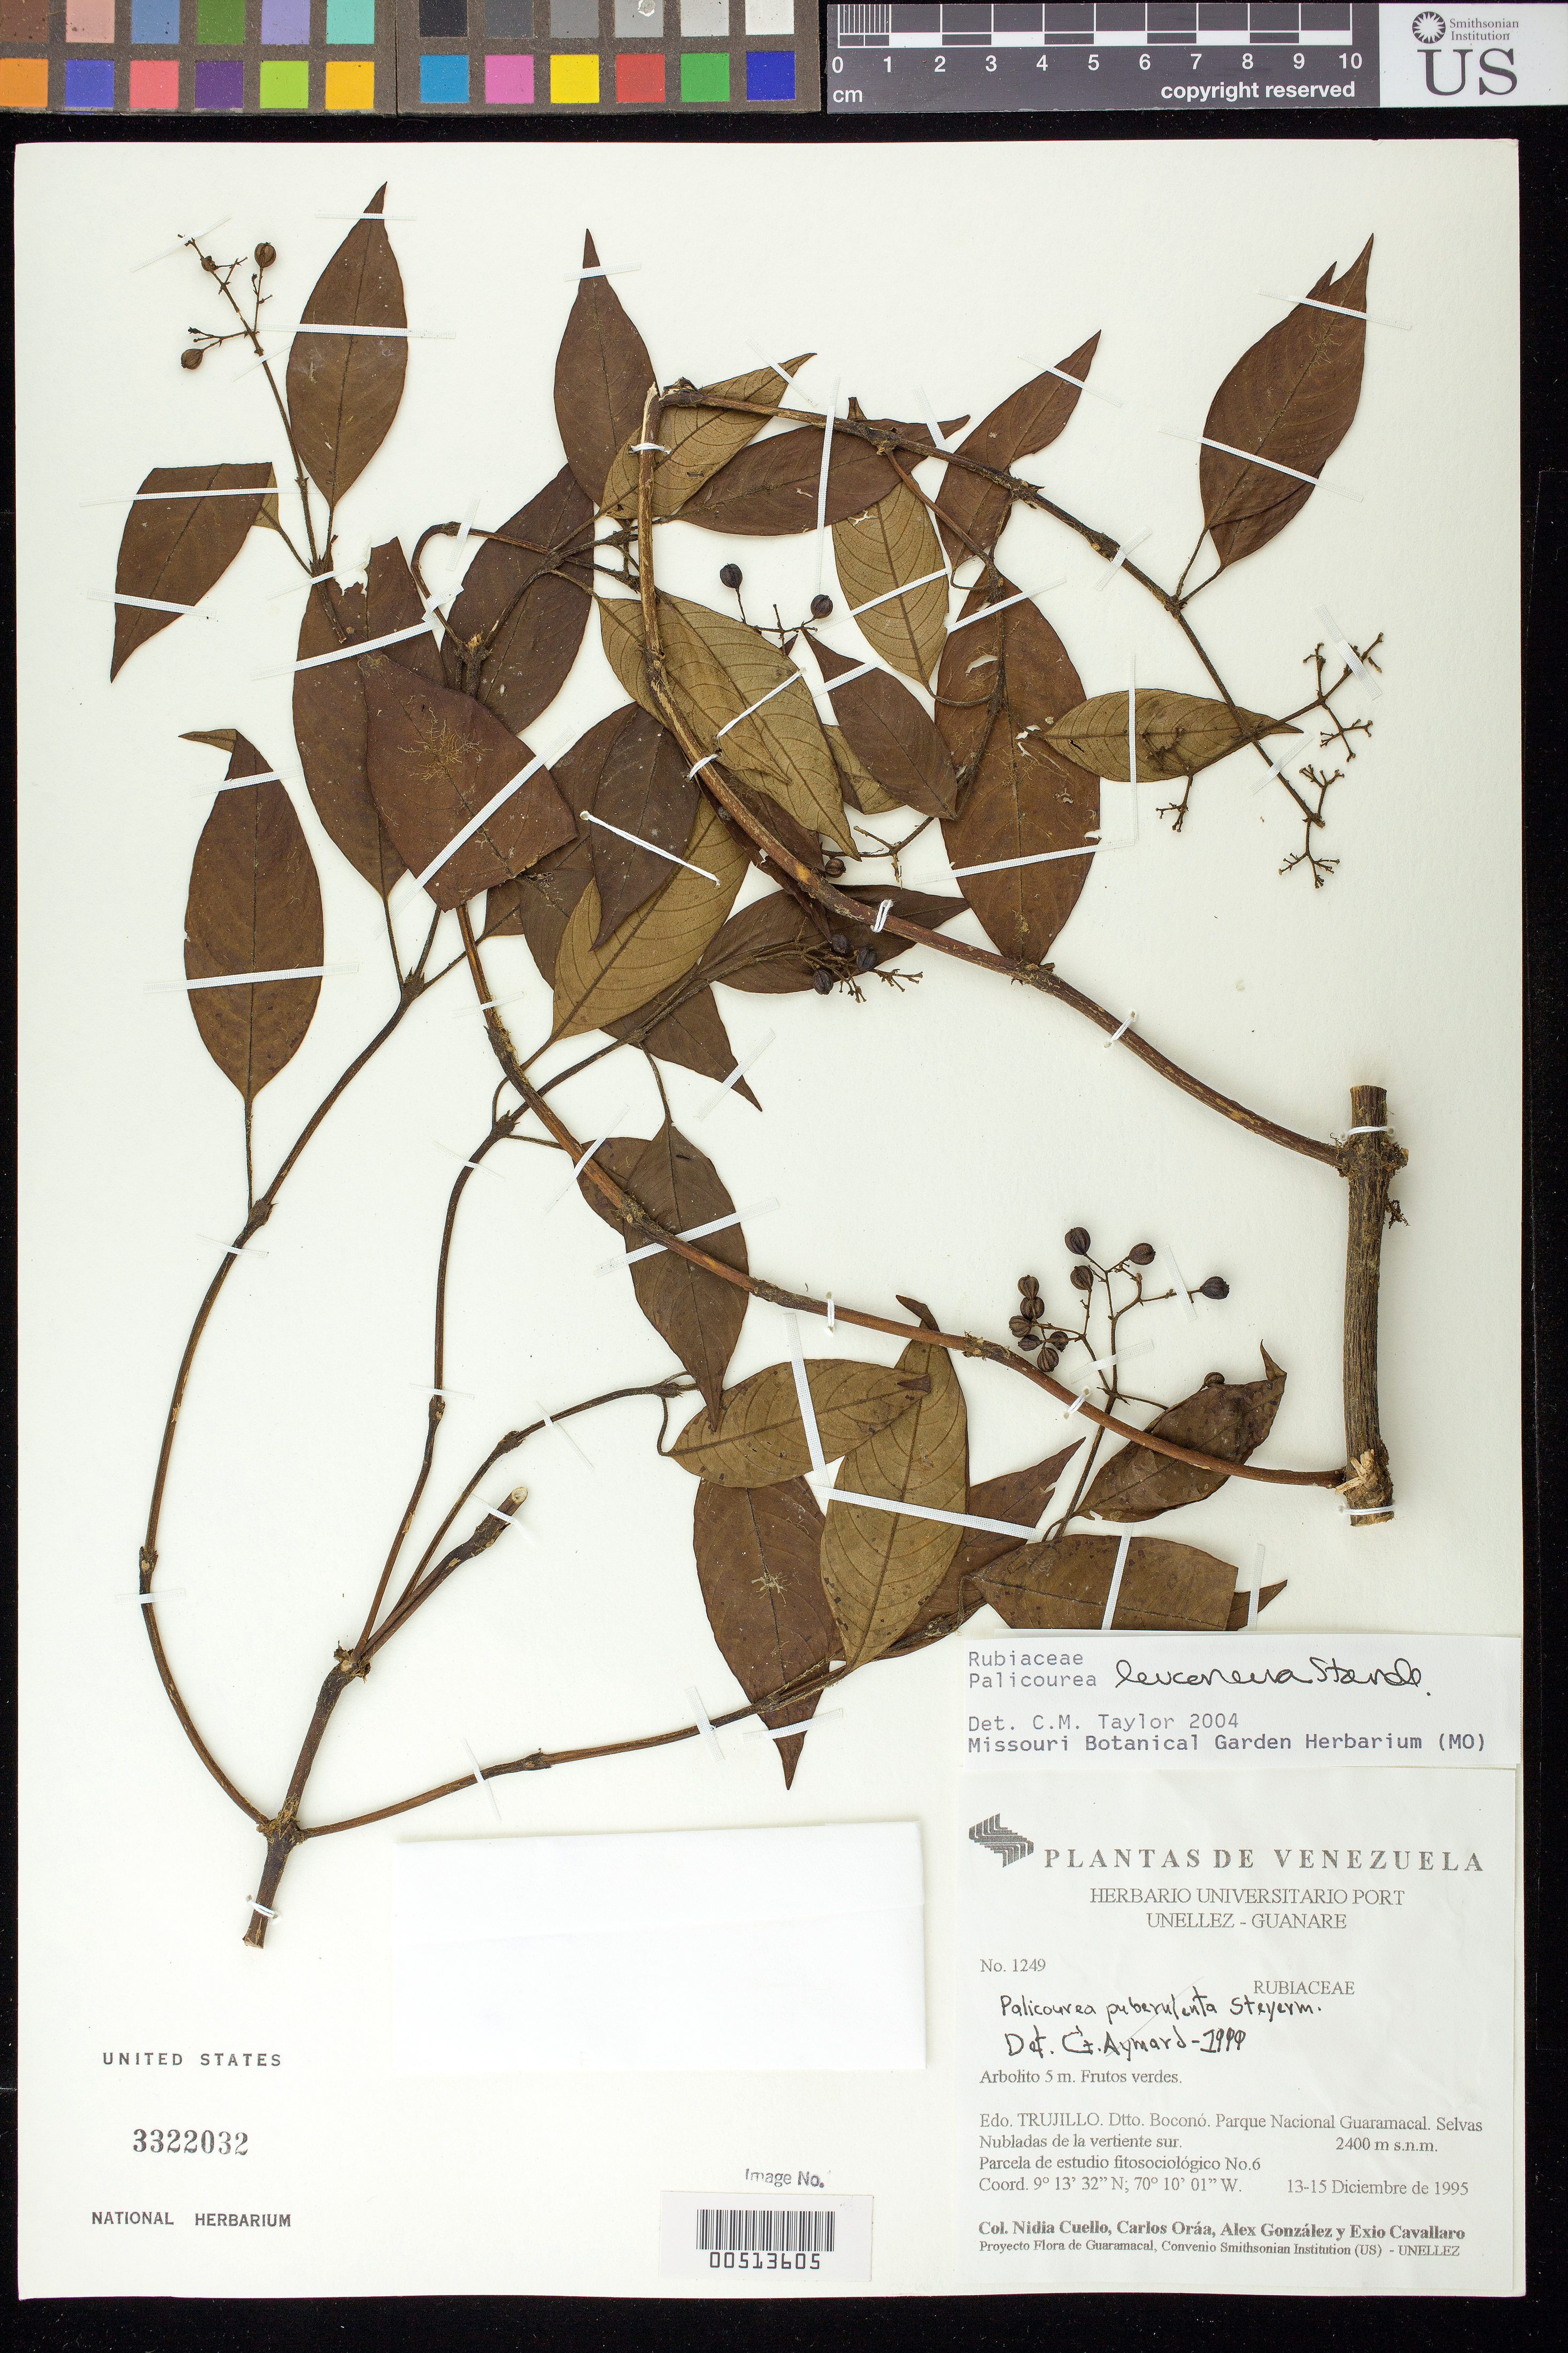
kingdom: Plantae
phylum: Tracheophyta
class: Magnoliopsida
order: Gentianales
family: Rubiaceae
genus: Palicourea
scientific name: Palicourea sp. b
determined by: Taylor, Charlotte M.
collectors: N. L. Cuello, C. Oráa, A. Gonzáles & E. Cavallaro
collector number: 1249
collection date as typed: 13 Dec 1995 to 15 Dec 1995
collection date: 1995-12-13/1995-12-15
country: Venezuela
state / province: Trujillo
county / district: Boconó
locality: Parque Nacional Guaramacal, vertiente S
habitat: Selvas Nubladas. Parcela de estudio fitosociológico No. 6.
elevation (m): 2400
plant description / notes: F, PORT, US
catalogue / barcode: US 3322032